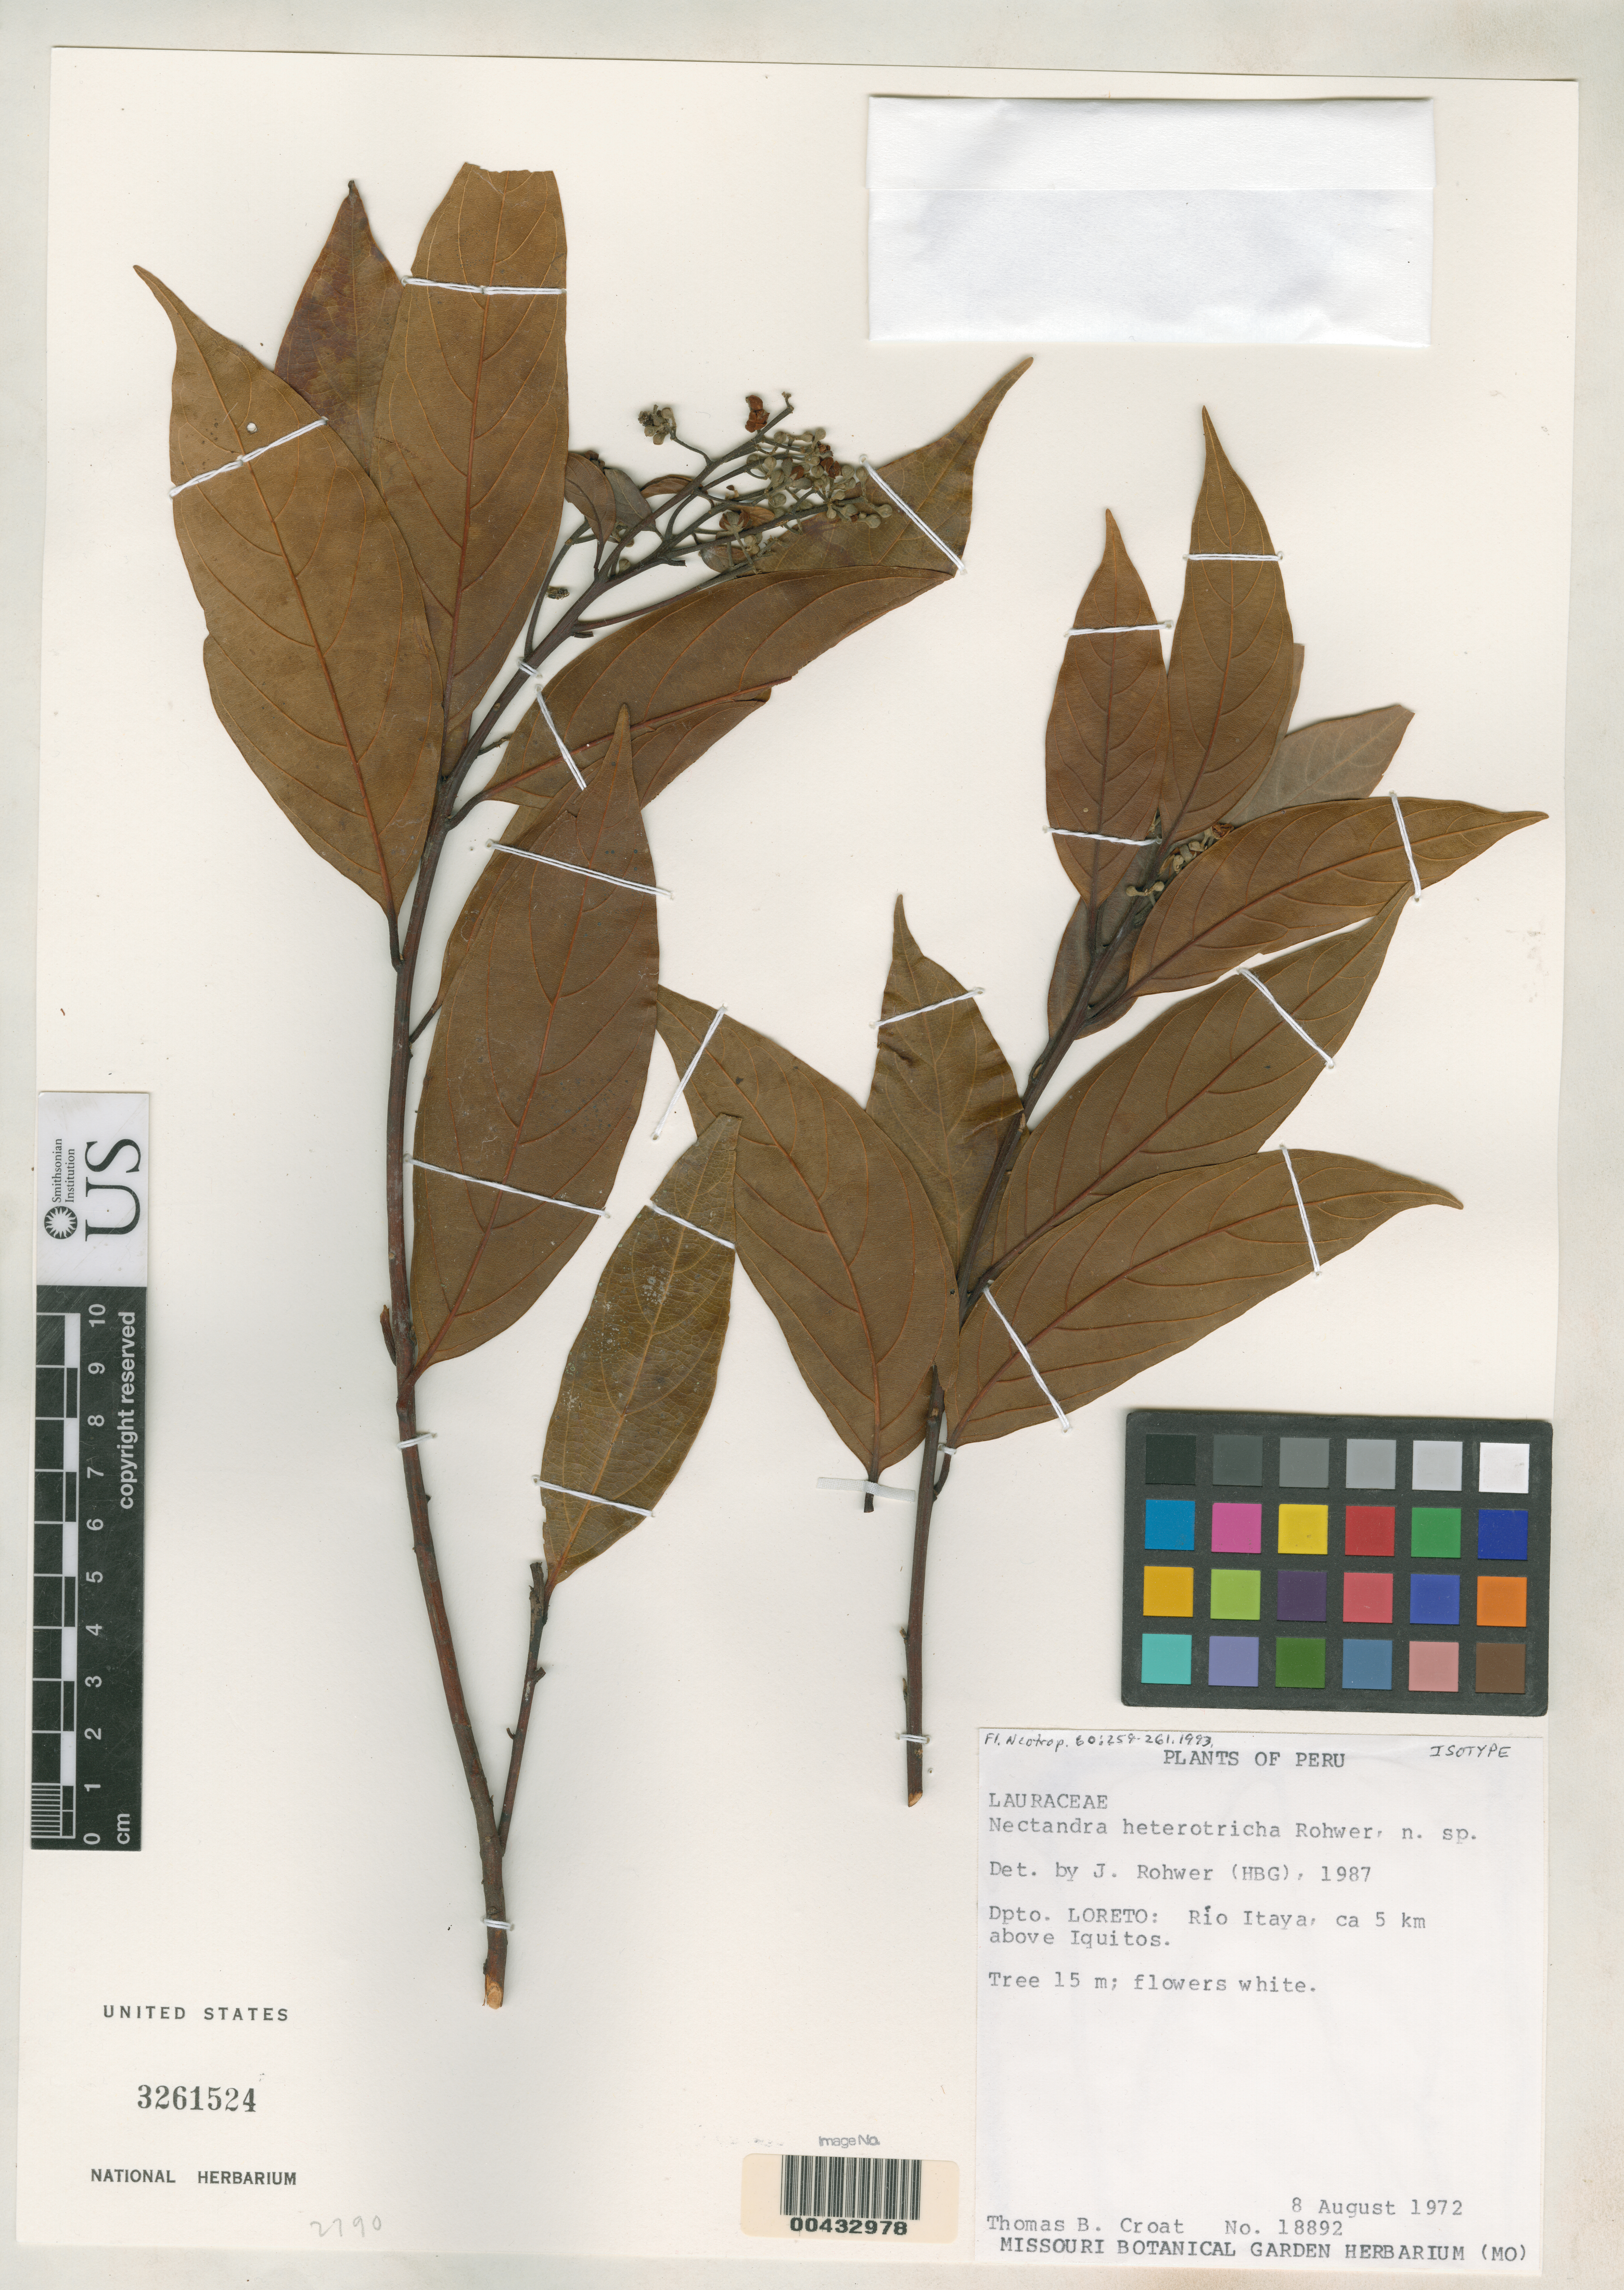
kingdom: Plantae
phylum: Tracheophyta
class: Magnoliopsida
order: Laurales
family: Lauraceae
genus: Nectandra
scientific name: Nectandra heterotricha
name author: Rohwer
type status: Isotype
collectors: T. B. Croat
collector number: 18892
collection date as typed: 08 Aug 1972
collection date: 1972-08-08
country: Peru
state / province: Loreto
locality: Rio Itaya, ca. 5 km above Iquitos.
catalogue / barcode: US 3261524